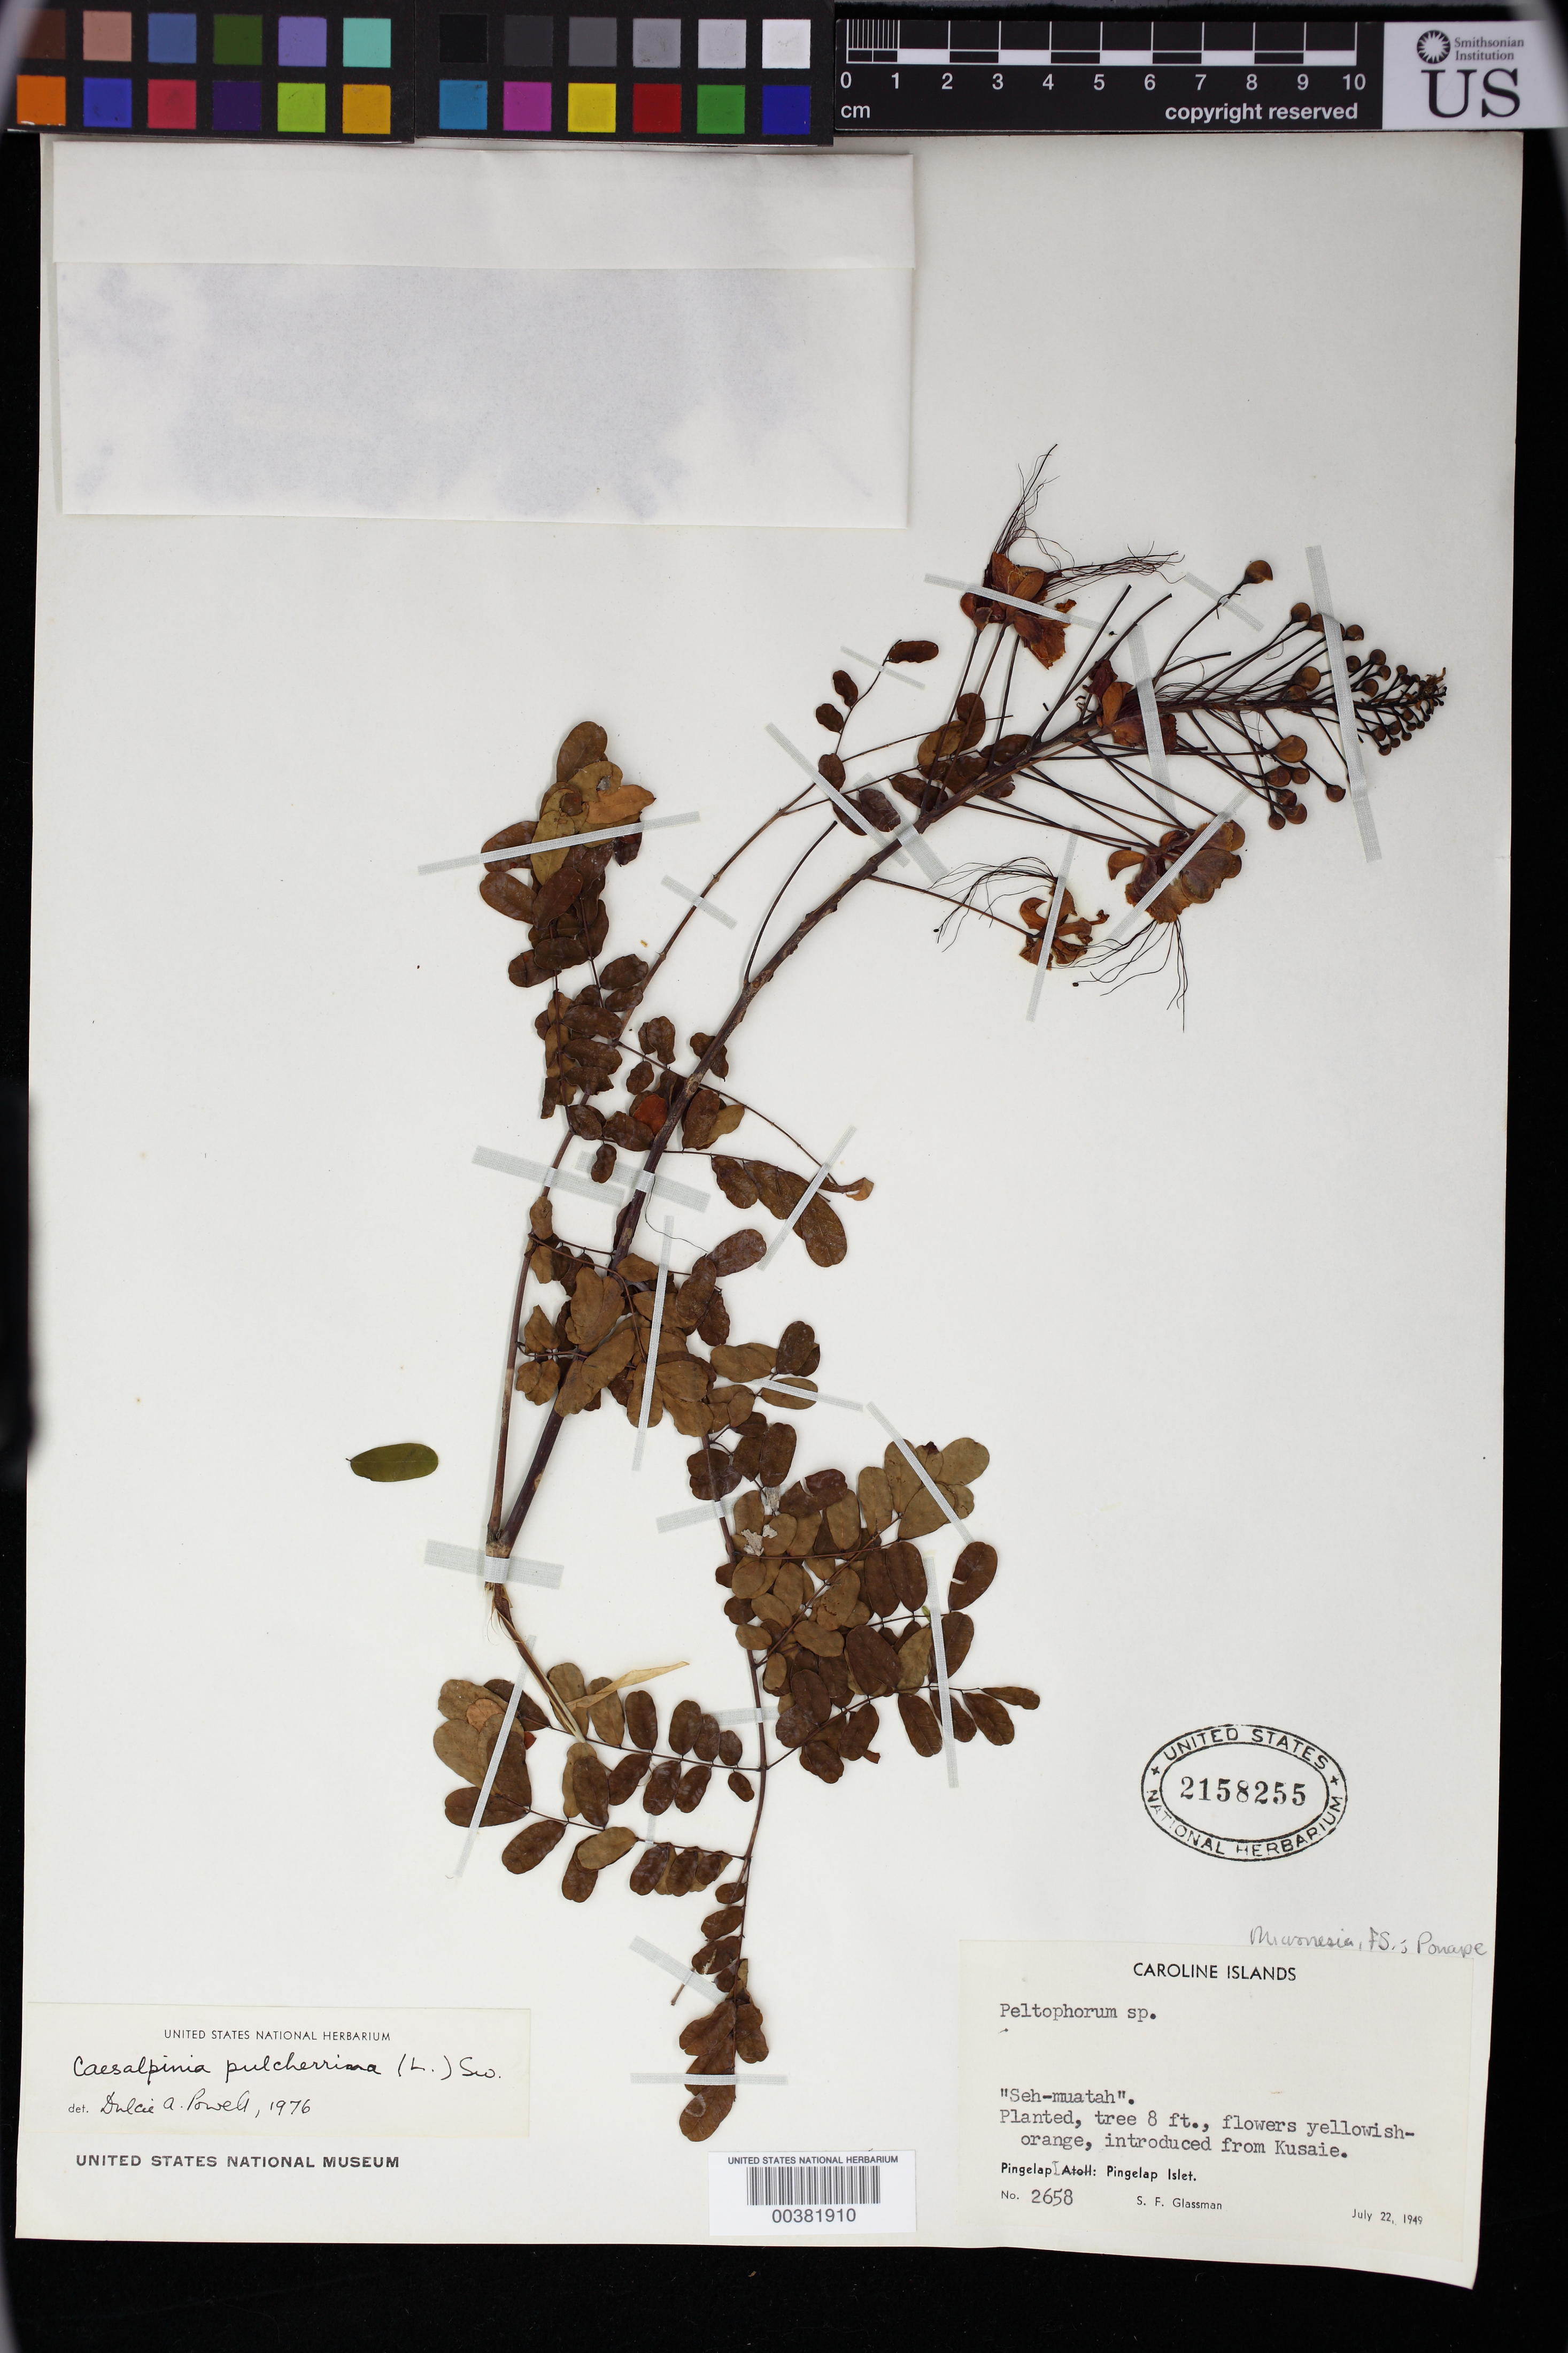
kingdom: Plantae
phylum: Tracheophyta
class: Magnoliopsida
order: Fabales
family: Fabaceae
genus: Caesalpinia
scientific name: Caesalpinia pulcherrima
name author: (L.) Sw.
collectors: F. R. Fosberg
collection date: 1946-08-19/1946-08-21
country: Micronesia, Federated States of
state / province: Kosrae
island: Lelu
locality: Lela (Lele) Harbor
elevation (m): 1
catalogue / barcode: US 2158255